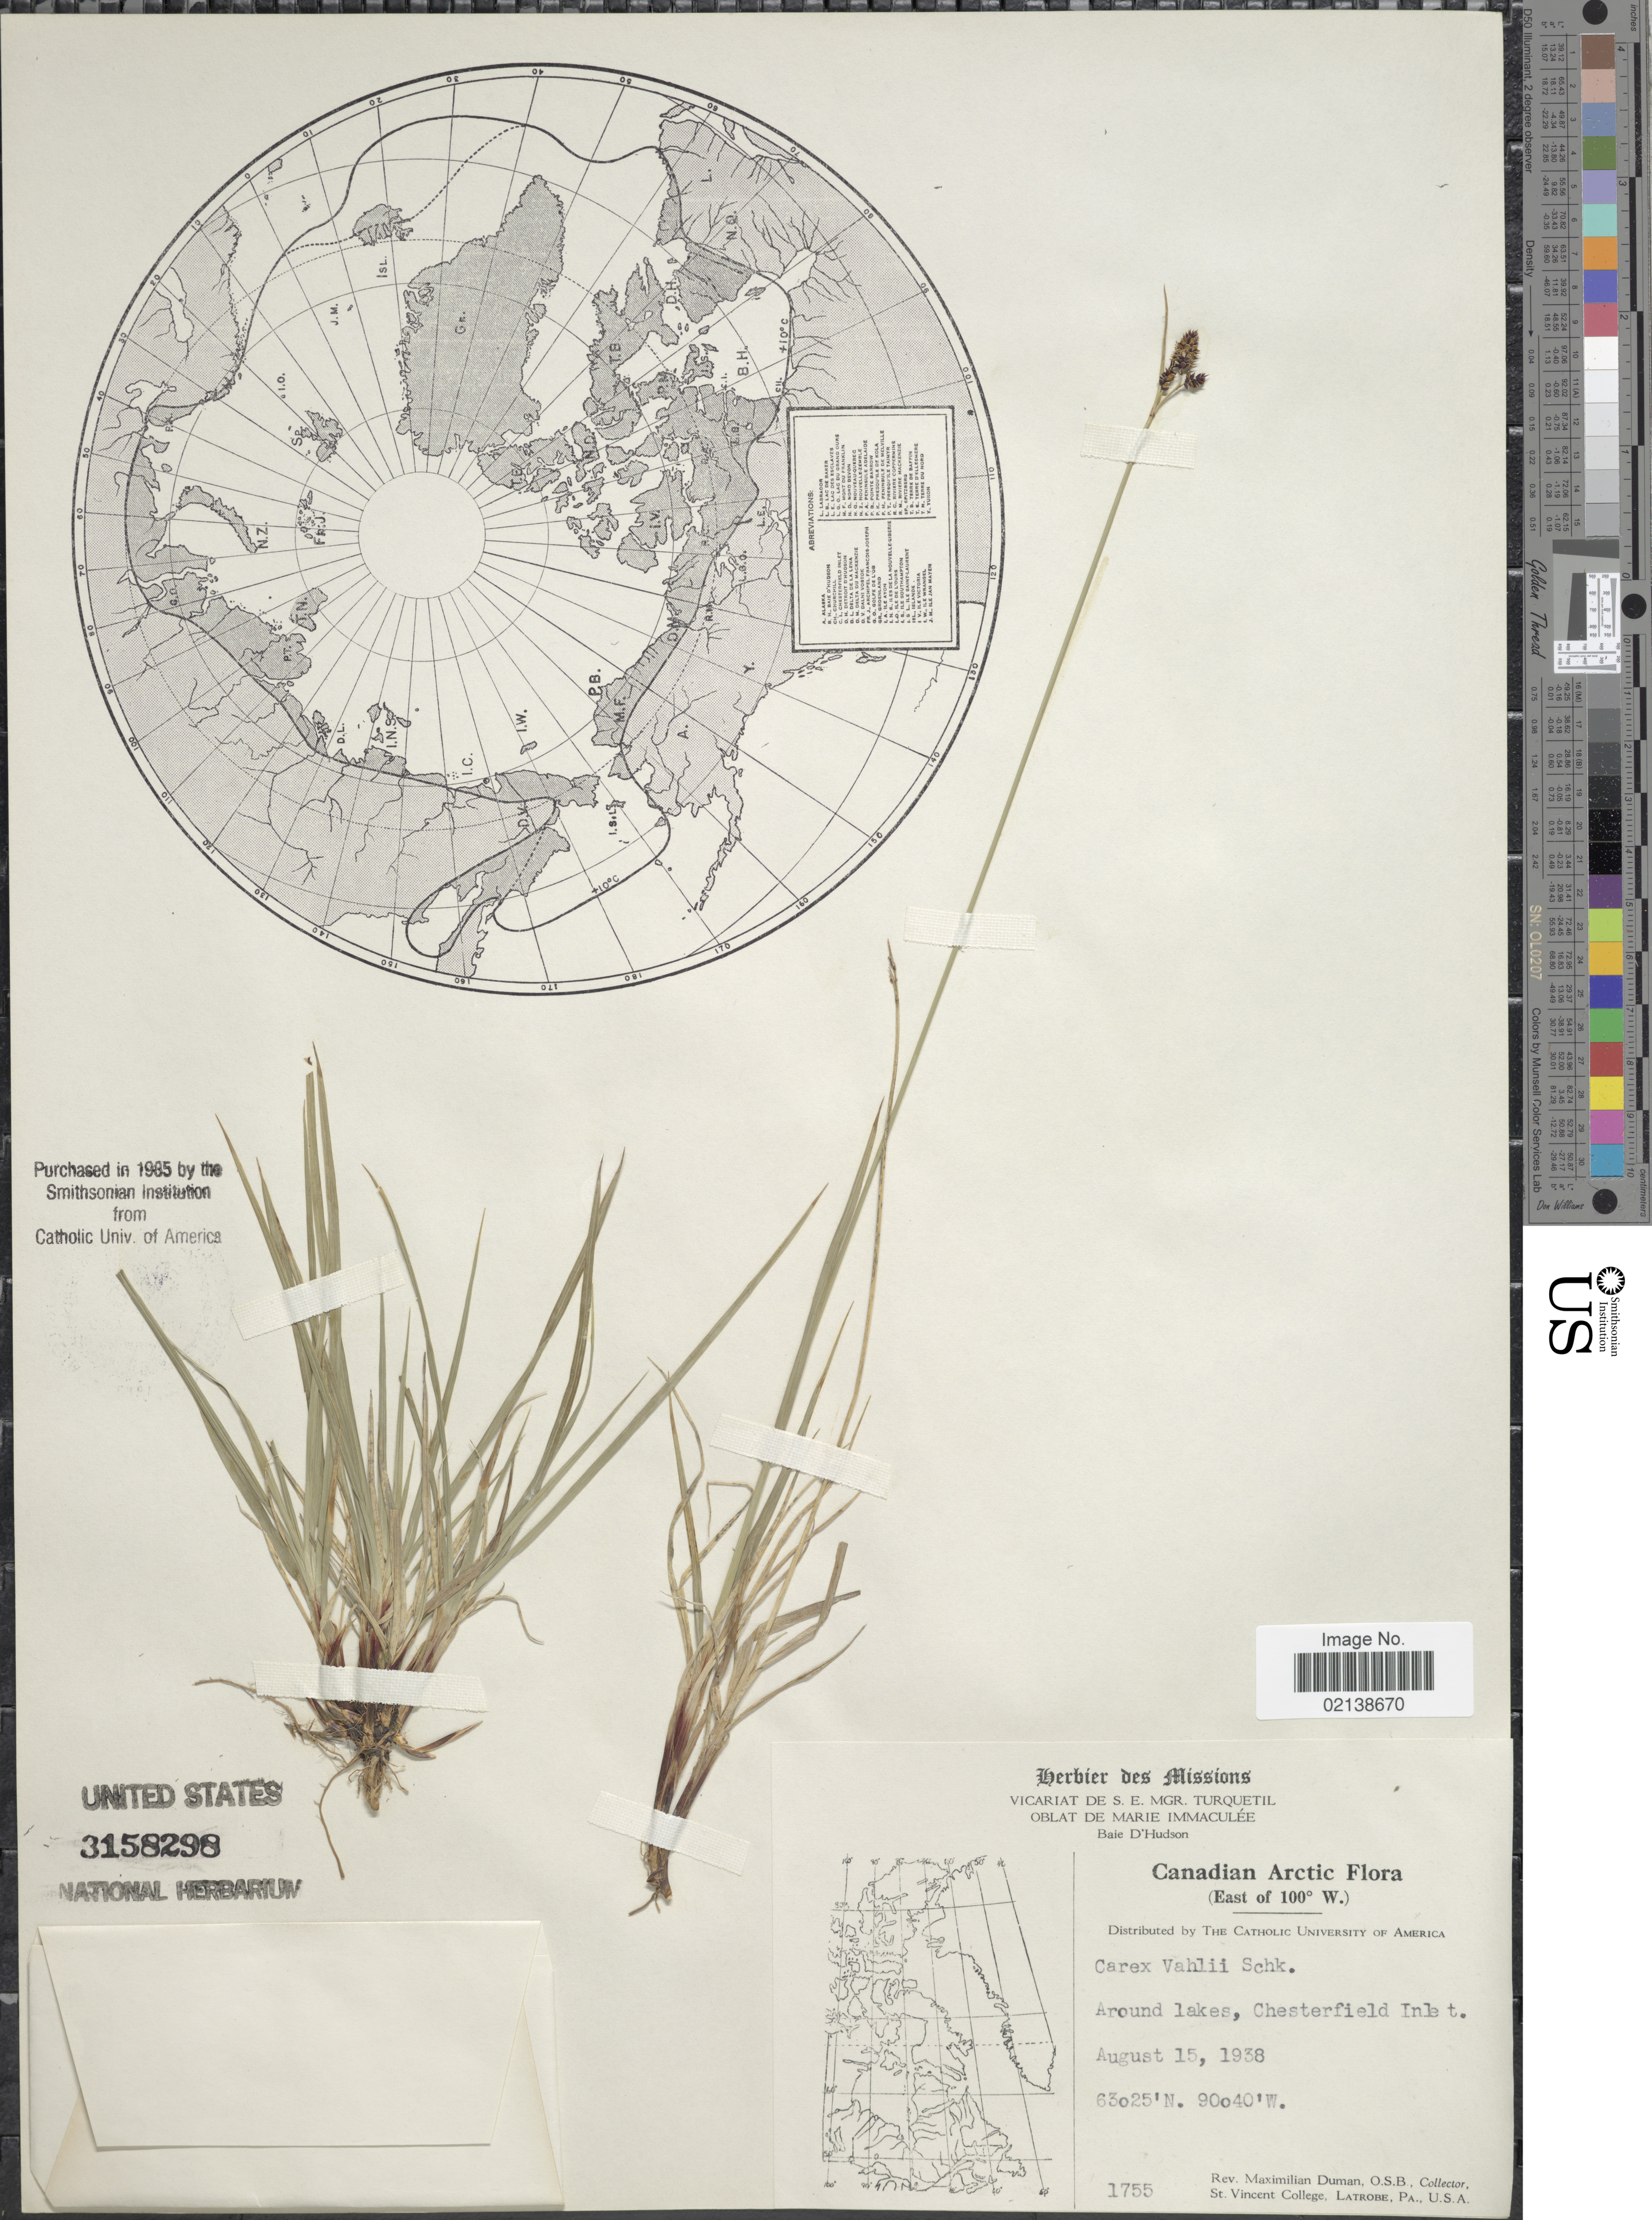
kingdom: Plantae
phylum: Tracheophyta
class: Liliopsida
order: Poales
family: Cyperaceae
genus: Carex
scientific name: Carex norvegica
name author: Retz.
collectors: M. Duman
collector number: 1755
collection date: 1938-08-15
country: Canada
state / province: Nunavut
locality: Canadian Arctic, Around Lake, Chesterfield Inlet (East of 100° W)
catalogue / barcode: US 3158298